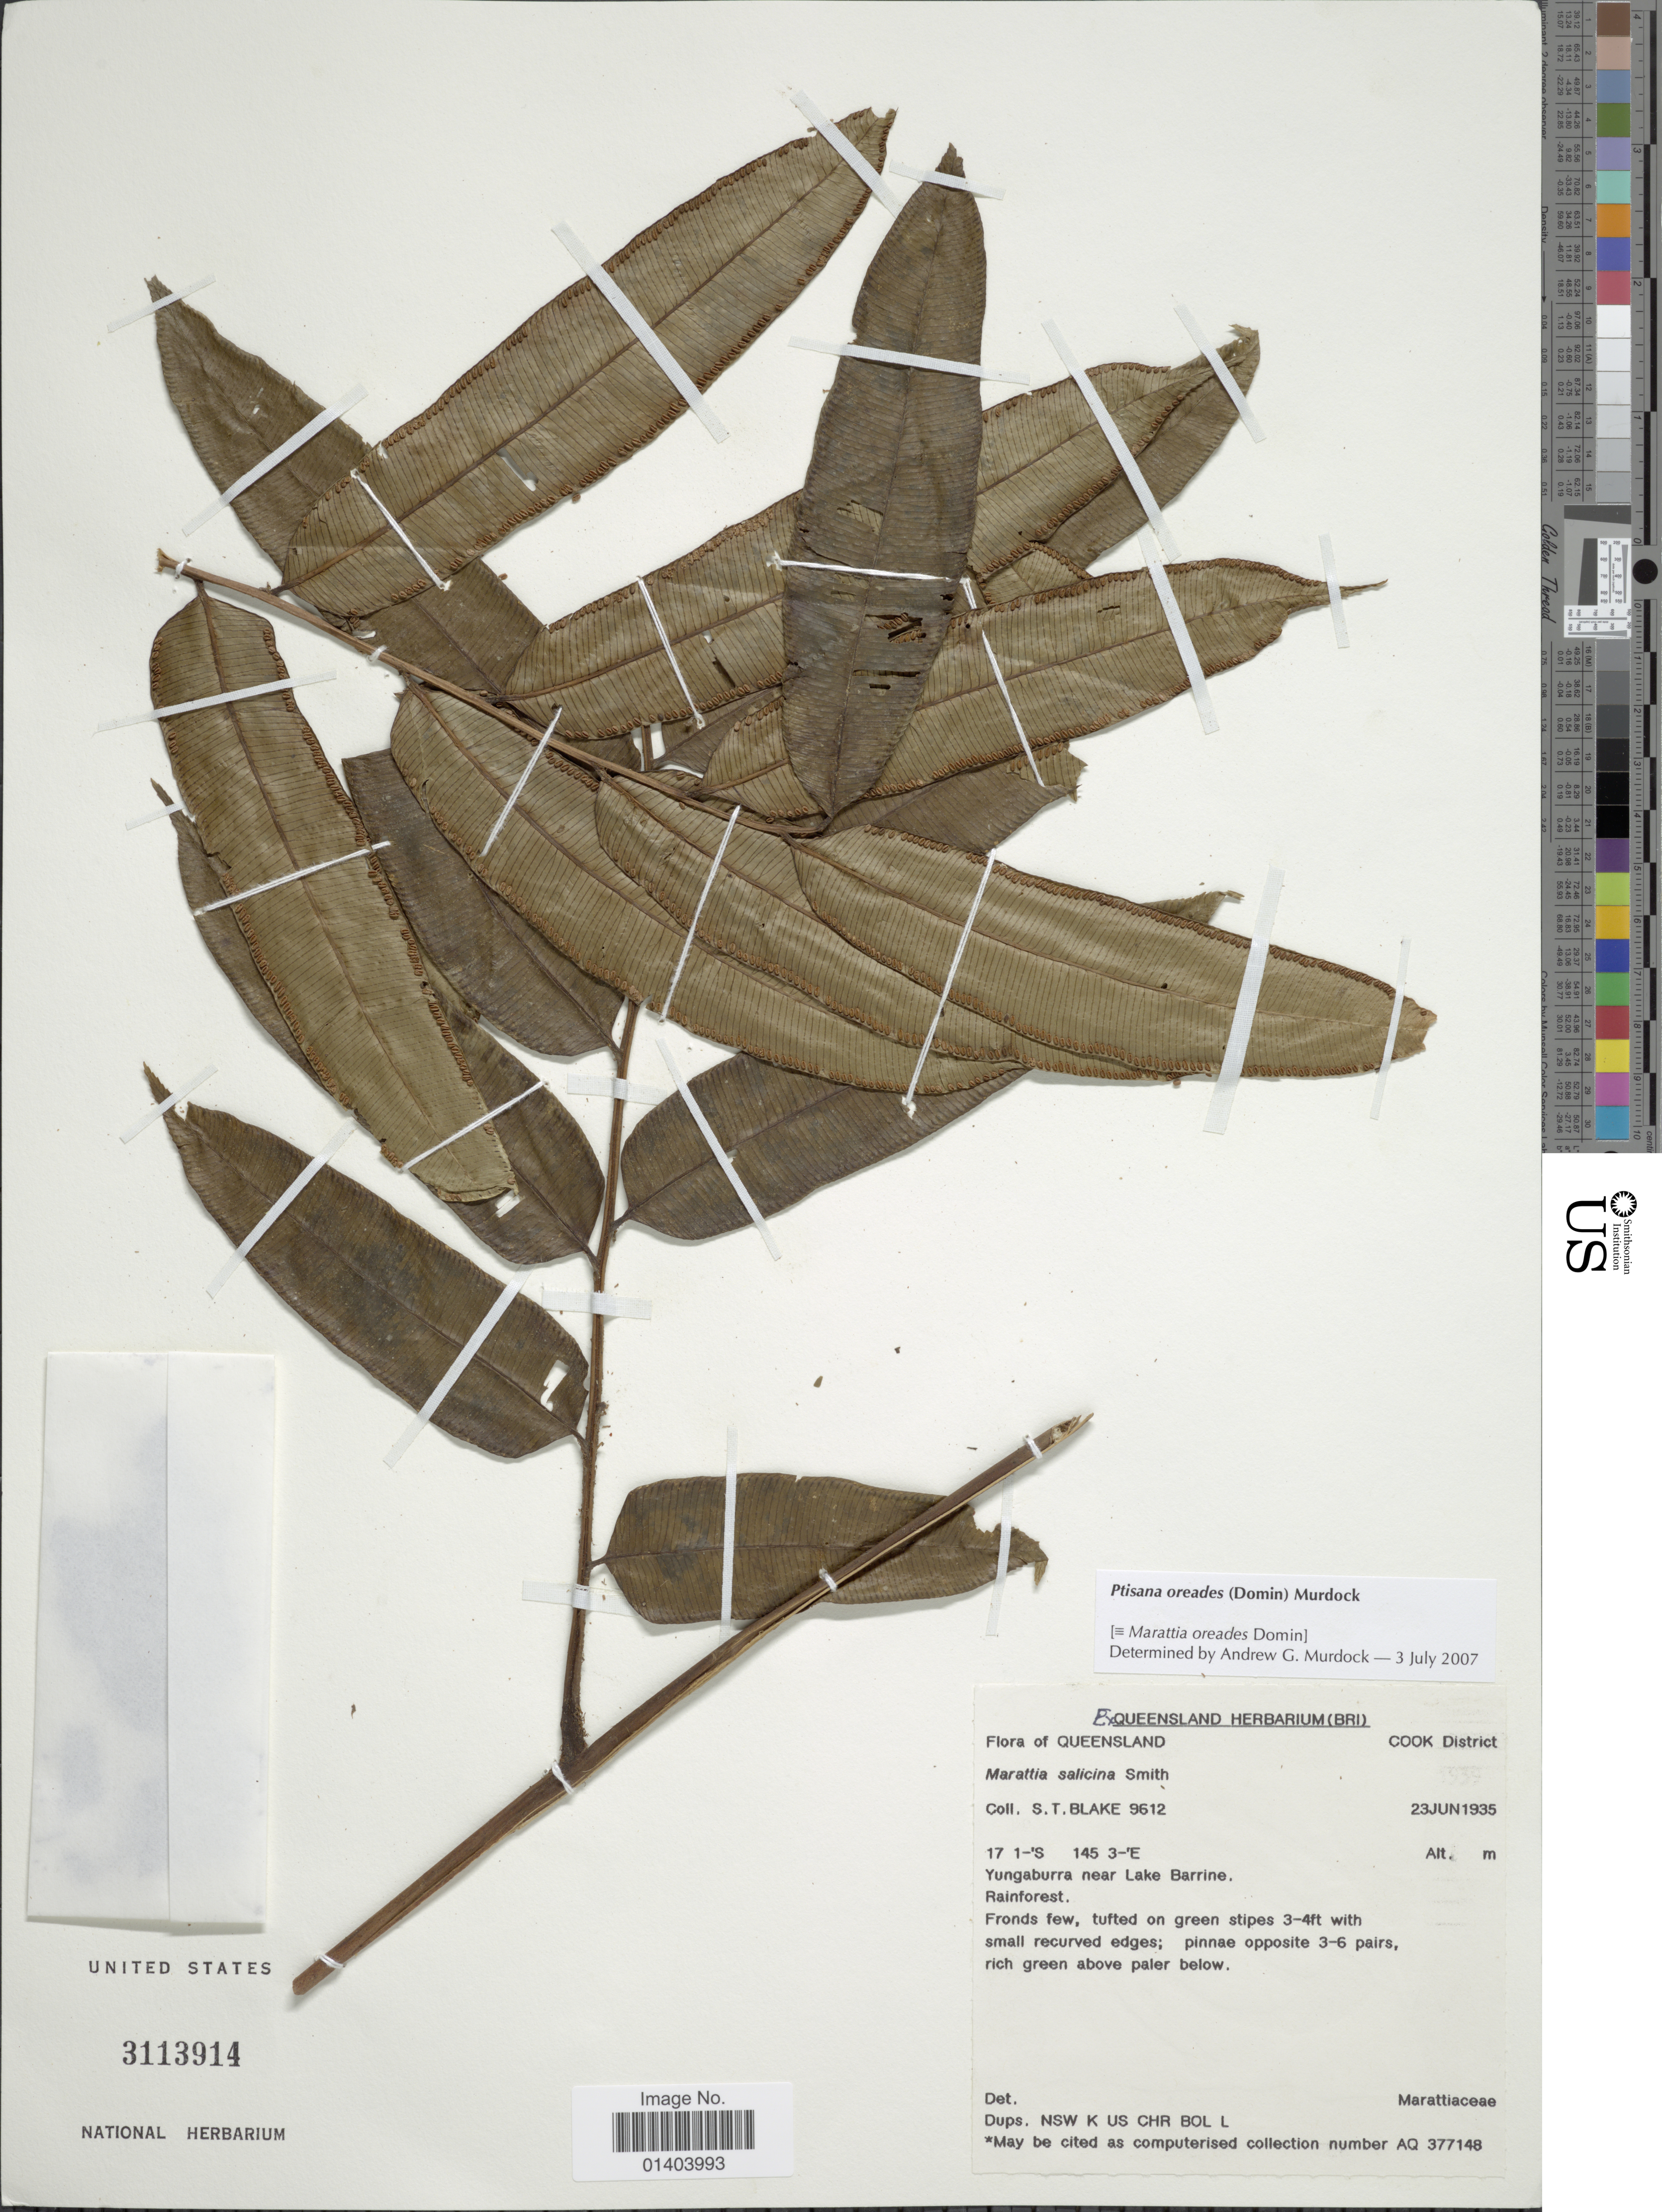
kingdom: Plantae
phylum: Tracheophyta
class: Polypodiopsida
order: Marattiales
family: Marattiaceae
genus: Ptisana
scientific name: Ptisana oreades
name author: (Domin) Murdock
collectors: S. T. Blake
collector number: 9612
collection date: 1935-06-23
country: Australia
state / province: Queensland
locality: Cook District, Yungaburra nar Lake Barrine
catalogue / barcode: US 3113914